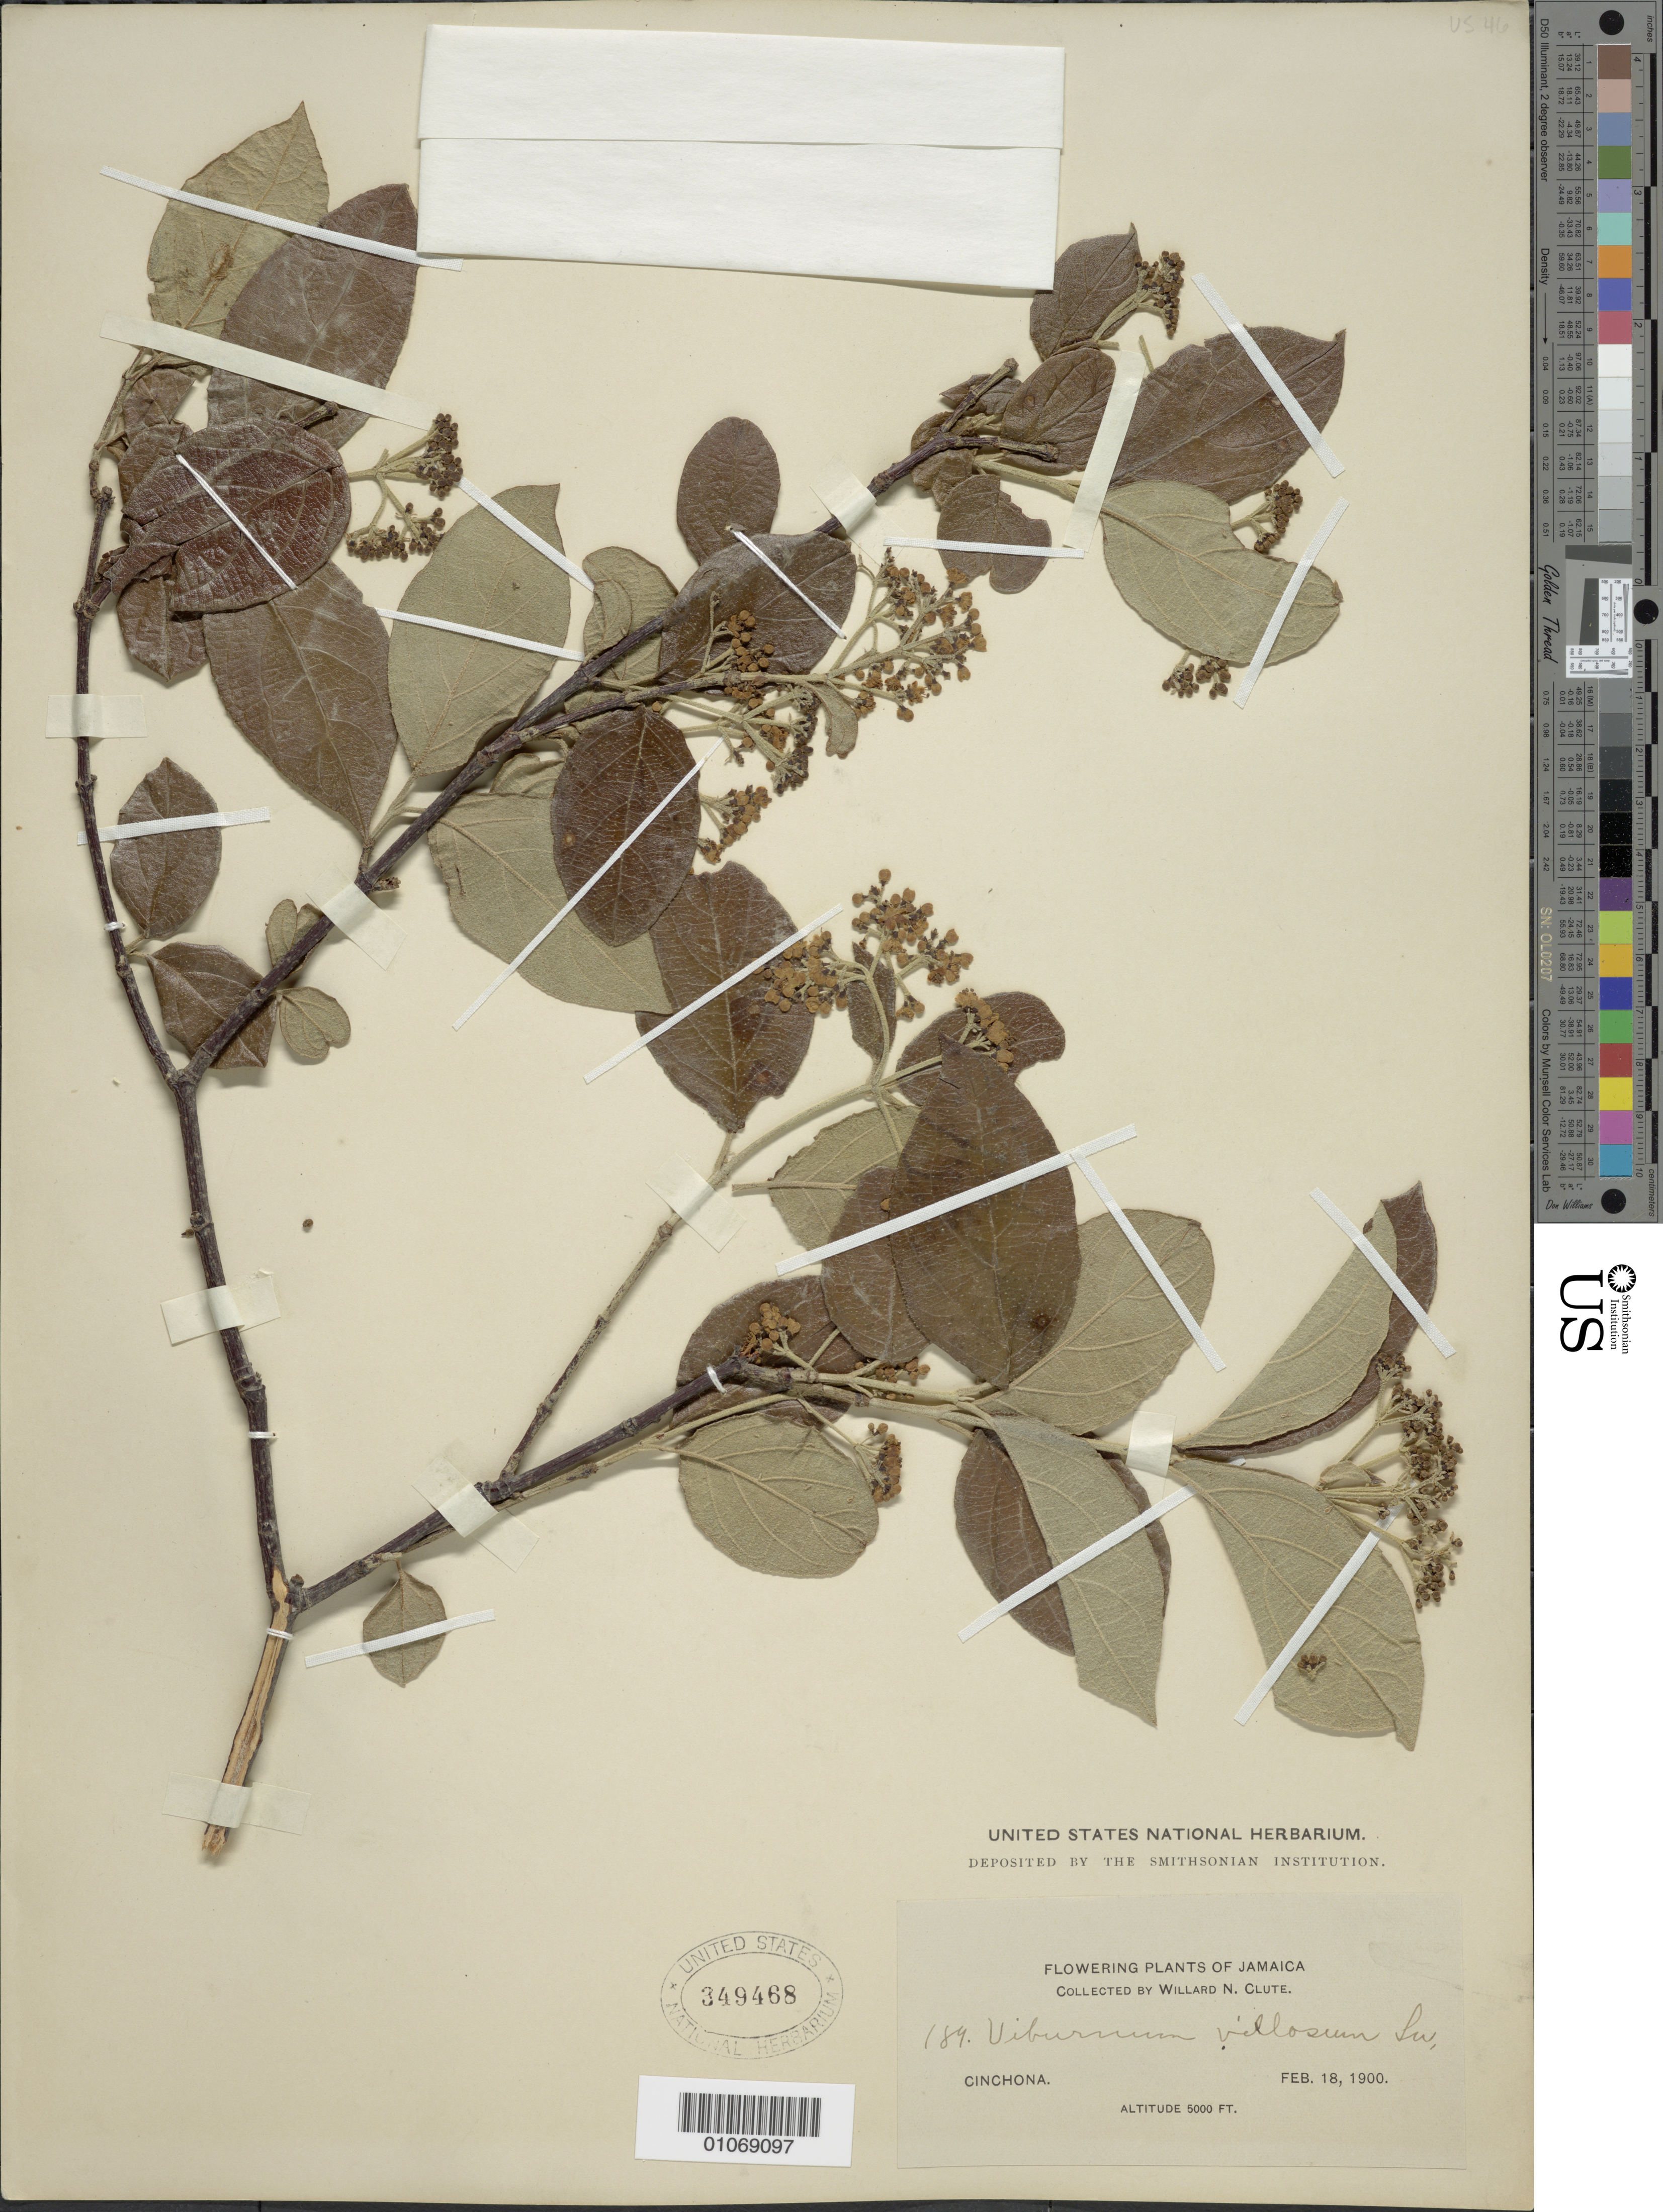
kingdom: Plantae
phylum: Tracheophyta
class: Magnoliopsida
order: Dipsacales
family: Viburnaceae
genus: Viburnum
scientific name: Viburnum villosum var. glabrescens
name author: Griseb.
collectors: W. N. Clute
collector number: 189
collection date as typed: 18 Feb 1900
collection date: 1900-02-18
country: Jamaica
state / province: Saint Andrew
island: Jamaica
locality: Cinchona.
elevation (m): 1524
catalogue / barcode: US 349468